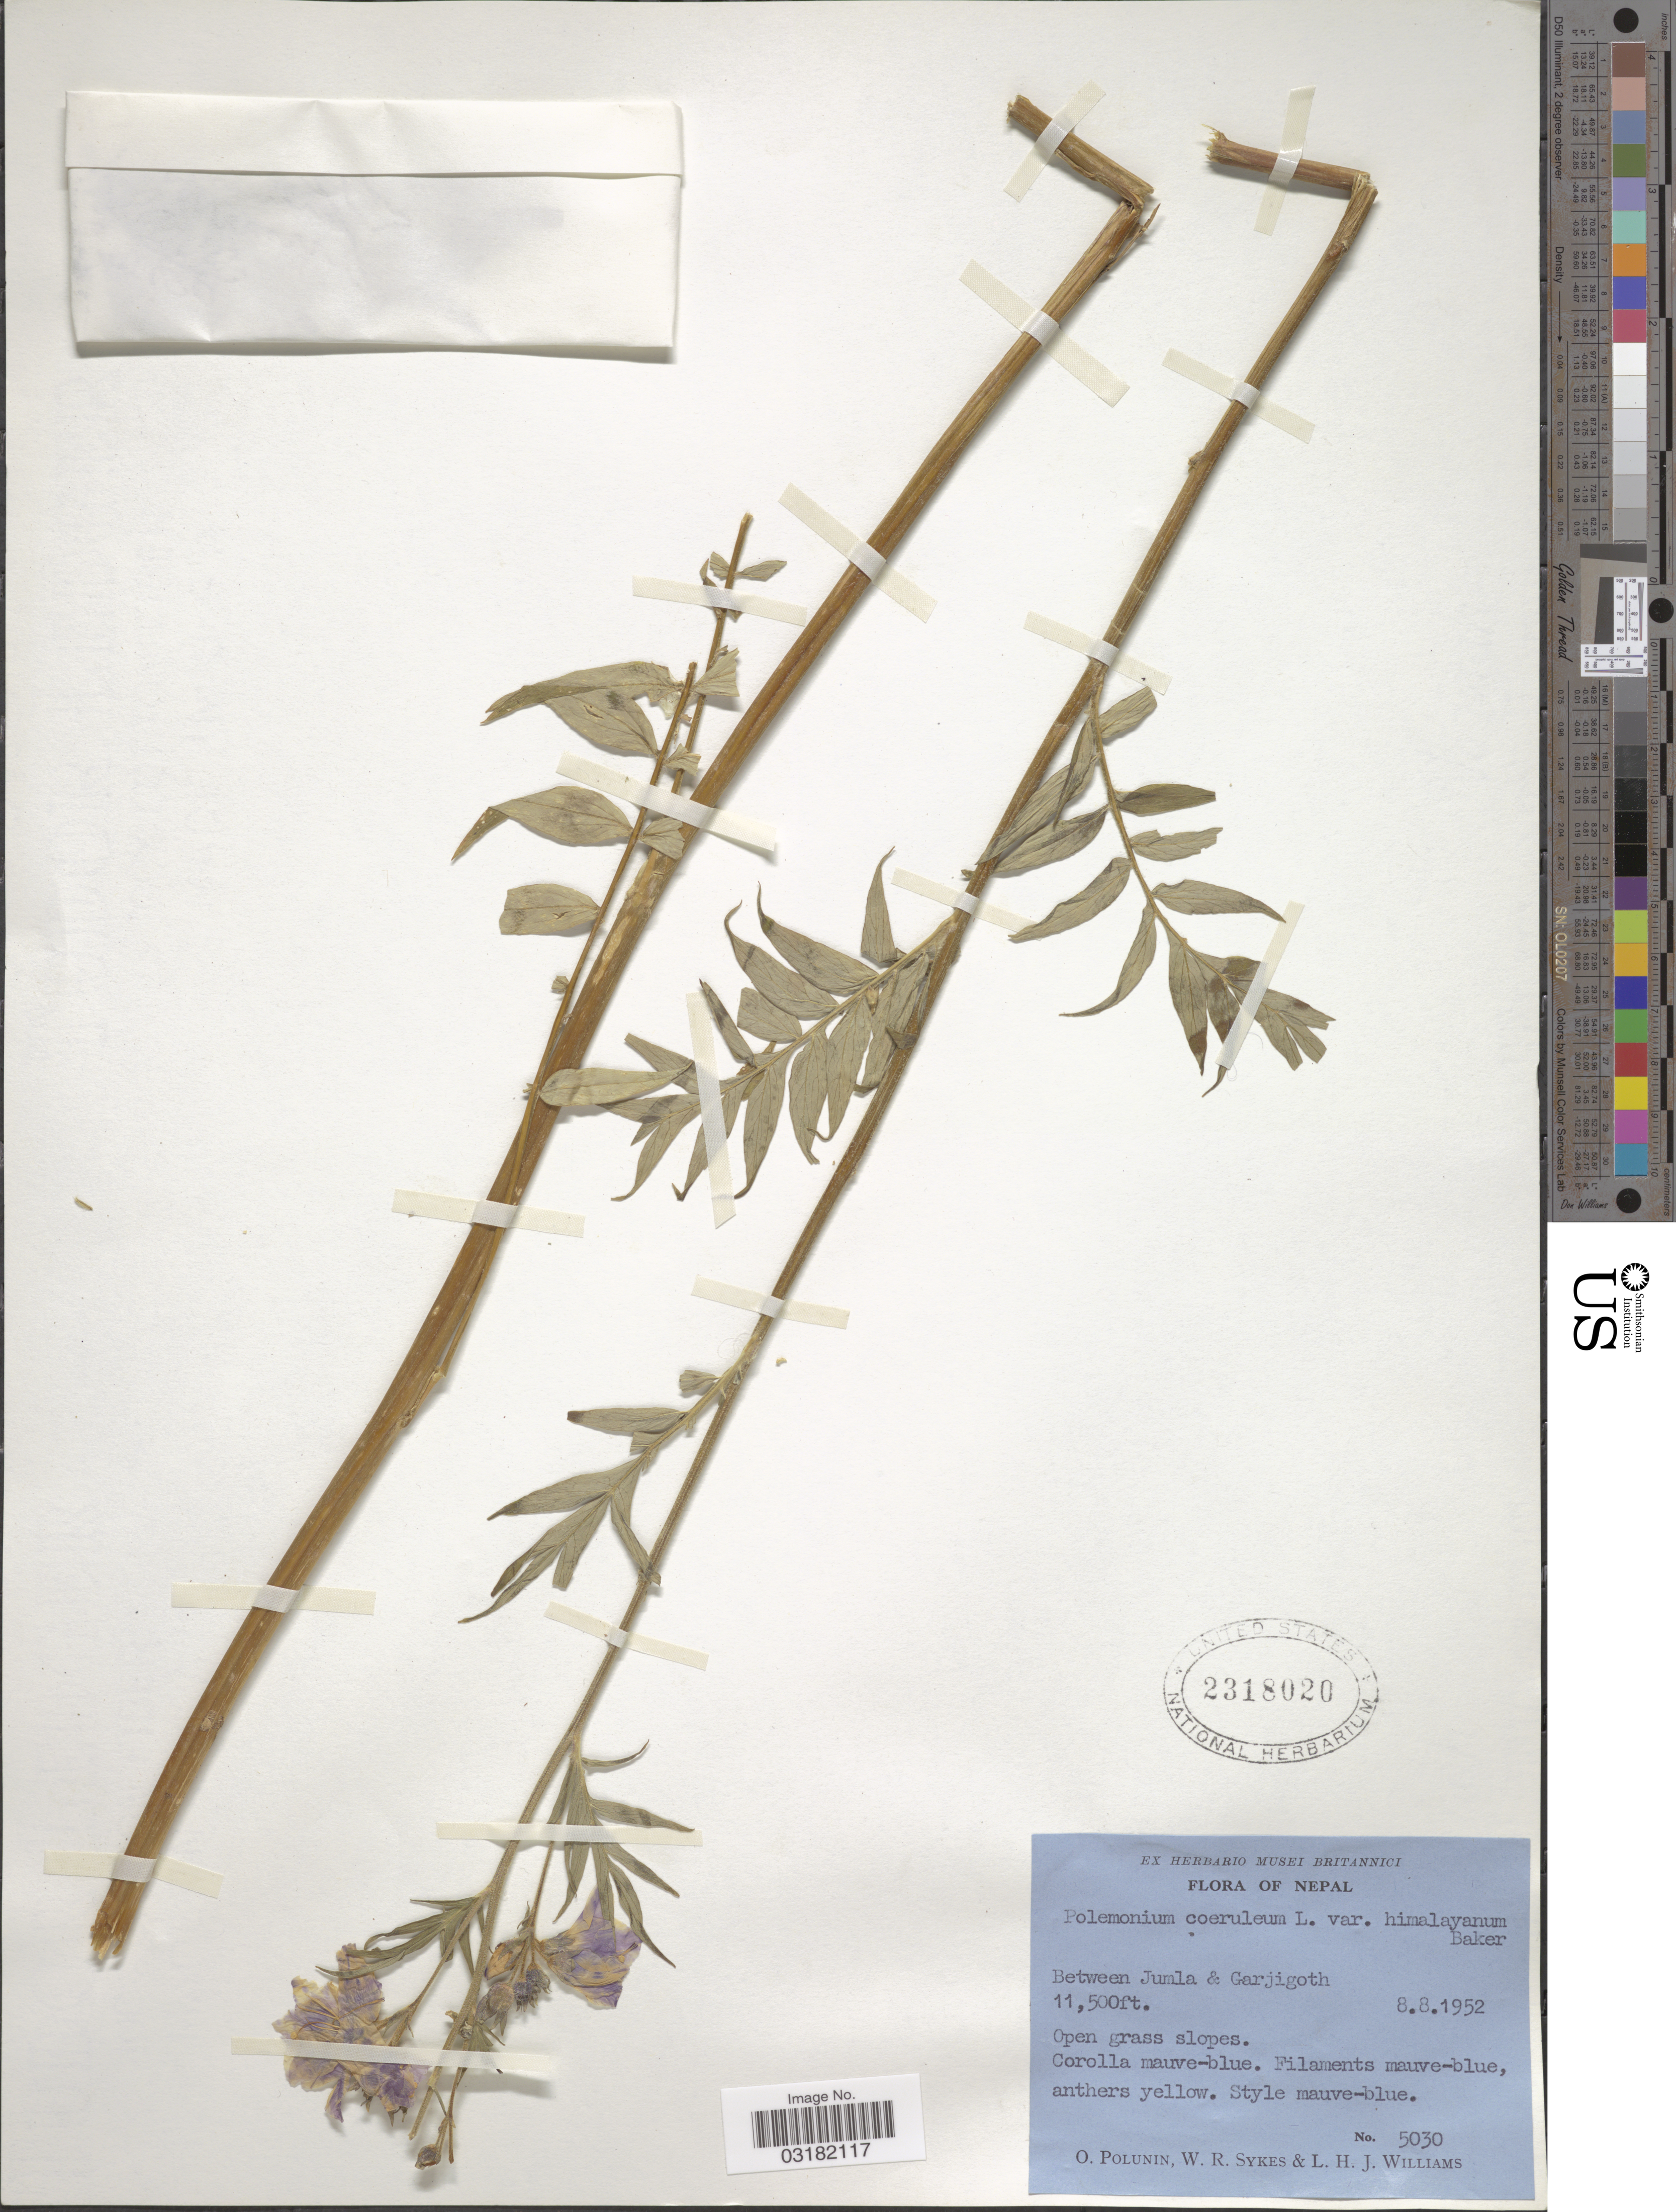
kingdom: Plantae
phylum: Tracheophyta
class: Magnoliopsida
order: Ericales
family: Polemoniaceae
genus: Polemonium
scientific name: Polemonium caeruleum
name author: L.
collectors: O. V. Polunin, W. R. Sykes & L. H. J. Williams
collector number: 5030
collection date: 1952-08-08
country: Nepal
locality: Between Jumla & Garjigoth.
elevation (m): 3505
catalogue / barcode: US 2318020